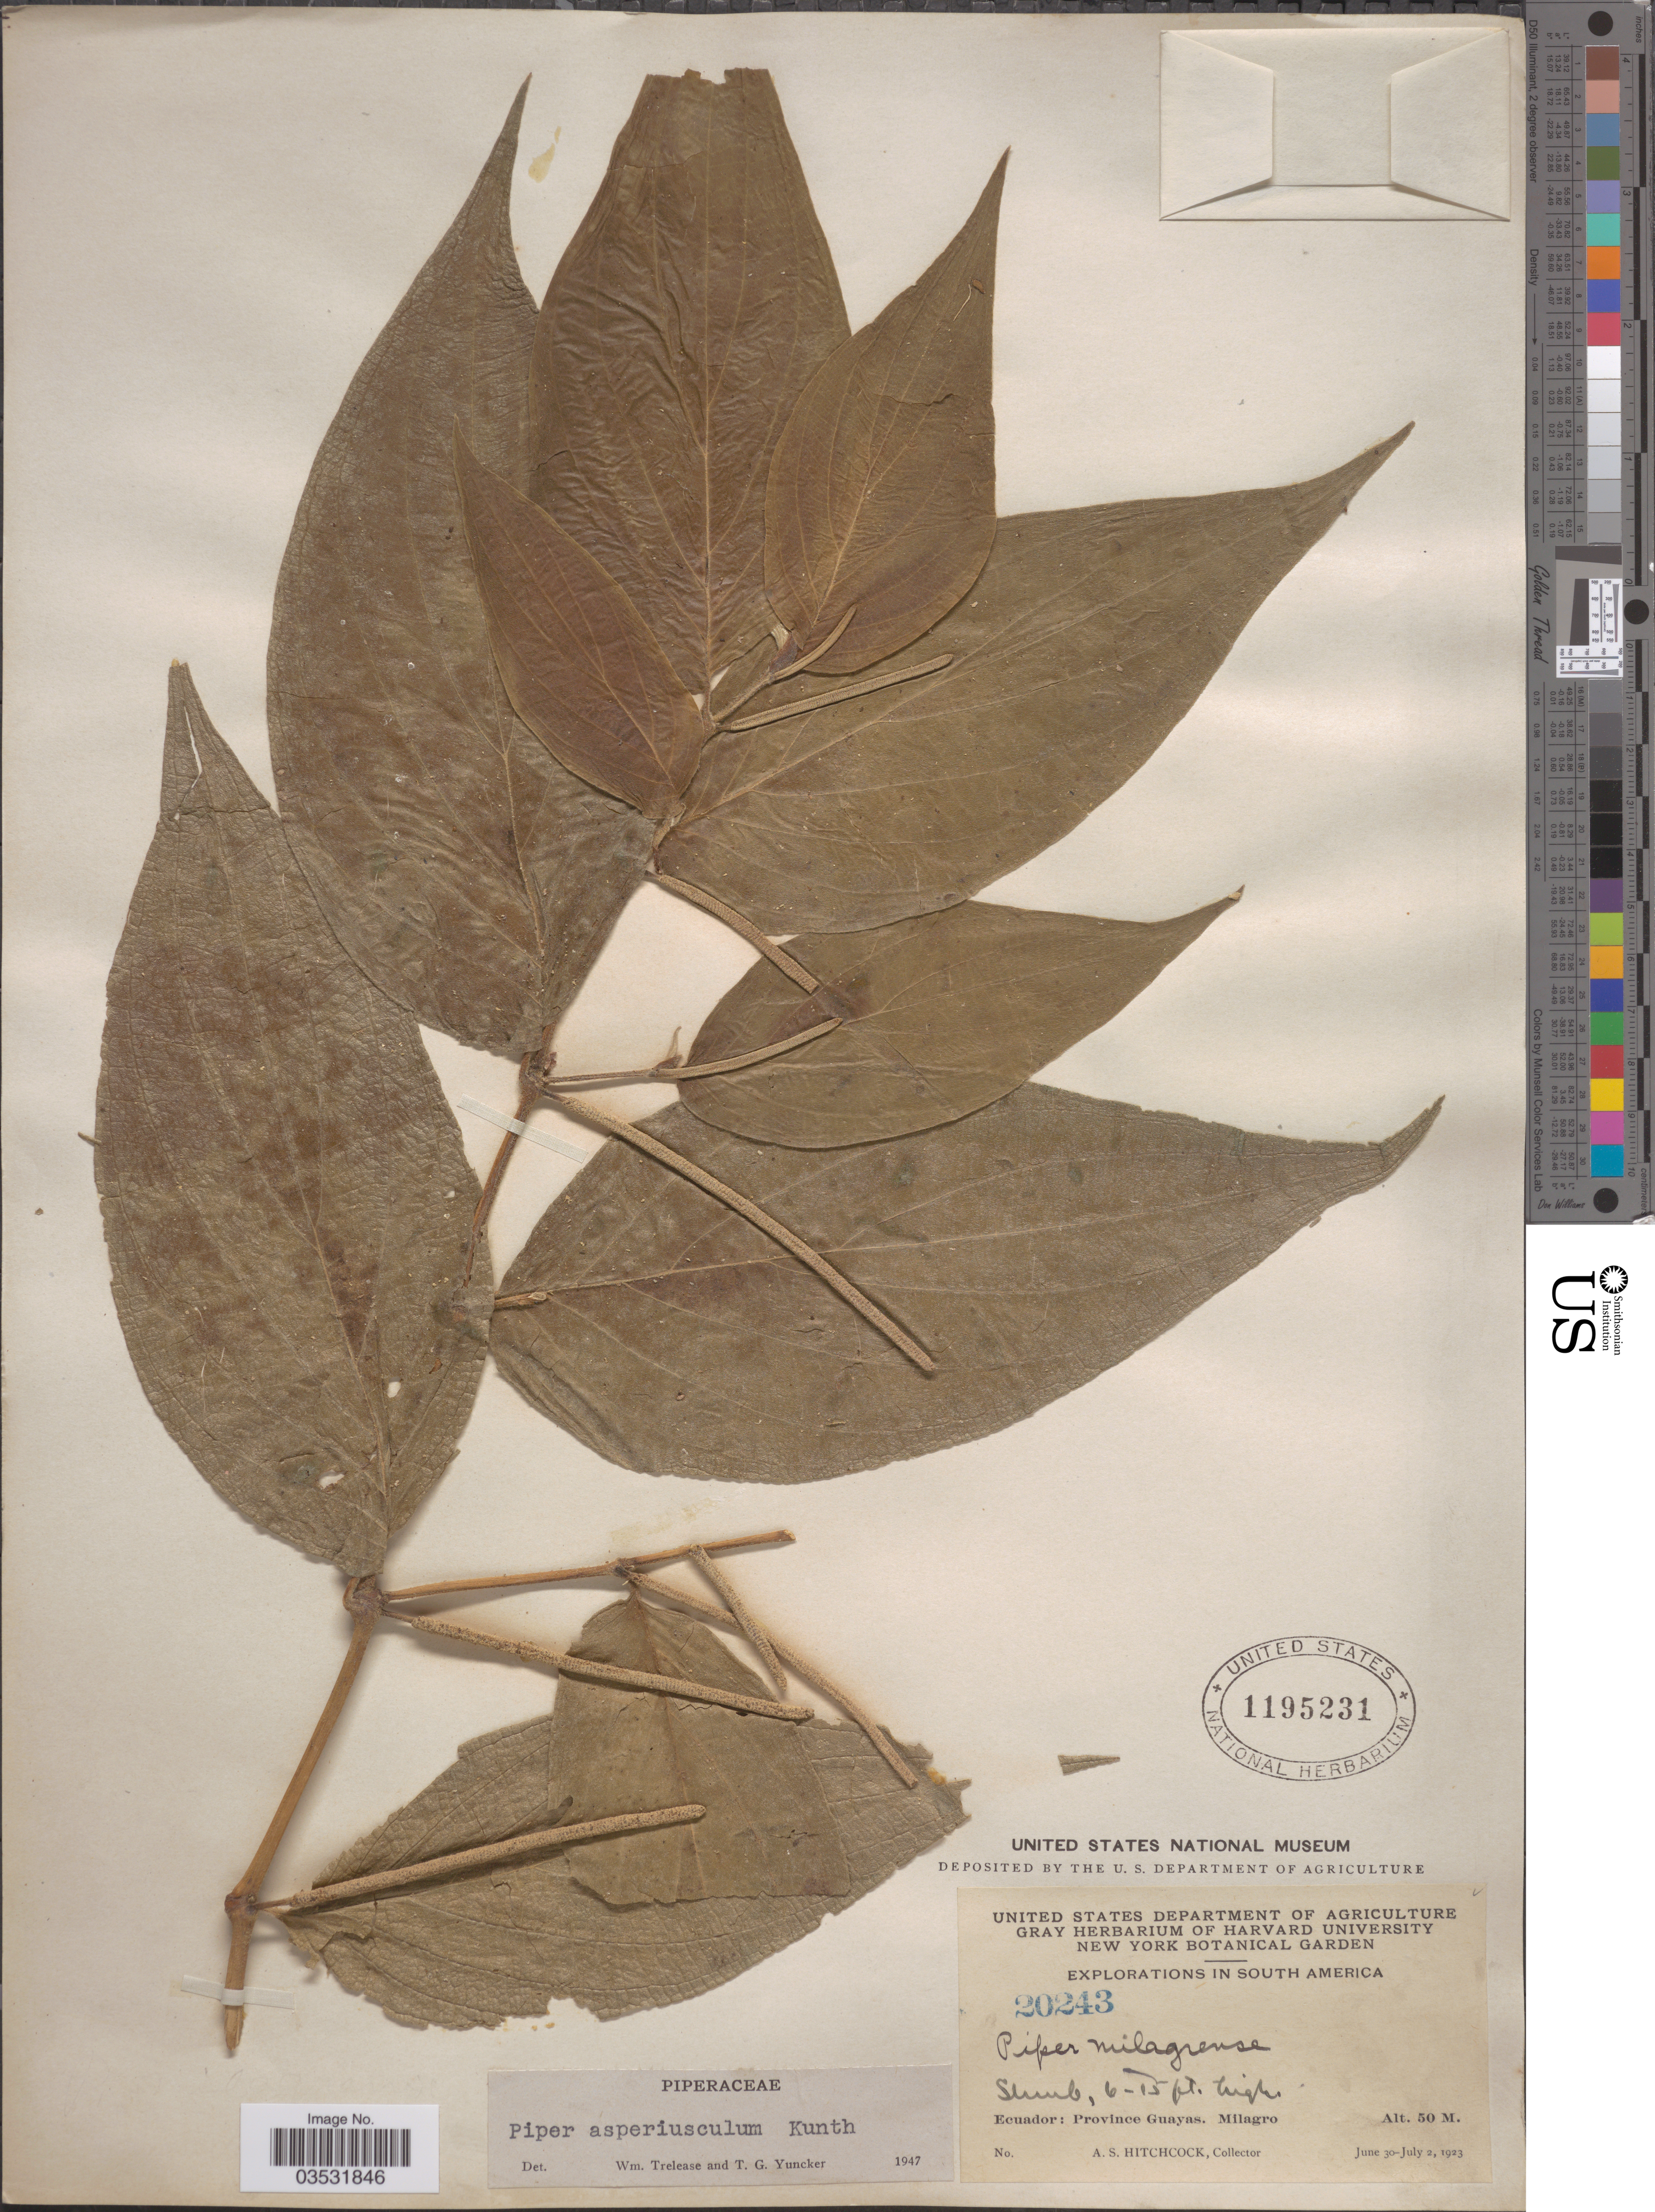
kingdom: Plantae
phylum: Tracheophyta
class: Magnoliopsida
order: Piperales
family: Piperaceae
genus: Piper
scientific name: Piper asperiusculum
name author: Kunth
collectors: A. S. Hitchcock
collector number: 20243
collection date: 1923-06-30/1923-07-02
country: Ecuador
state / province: Guayas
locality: Milagro.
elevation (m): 50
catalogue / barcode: US 1195231